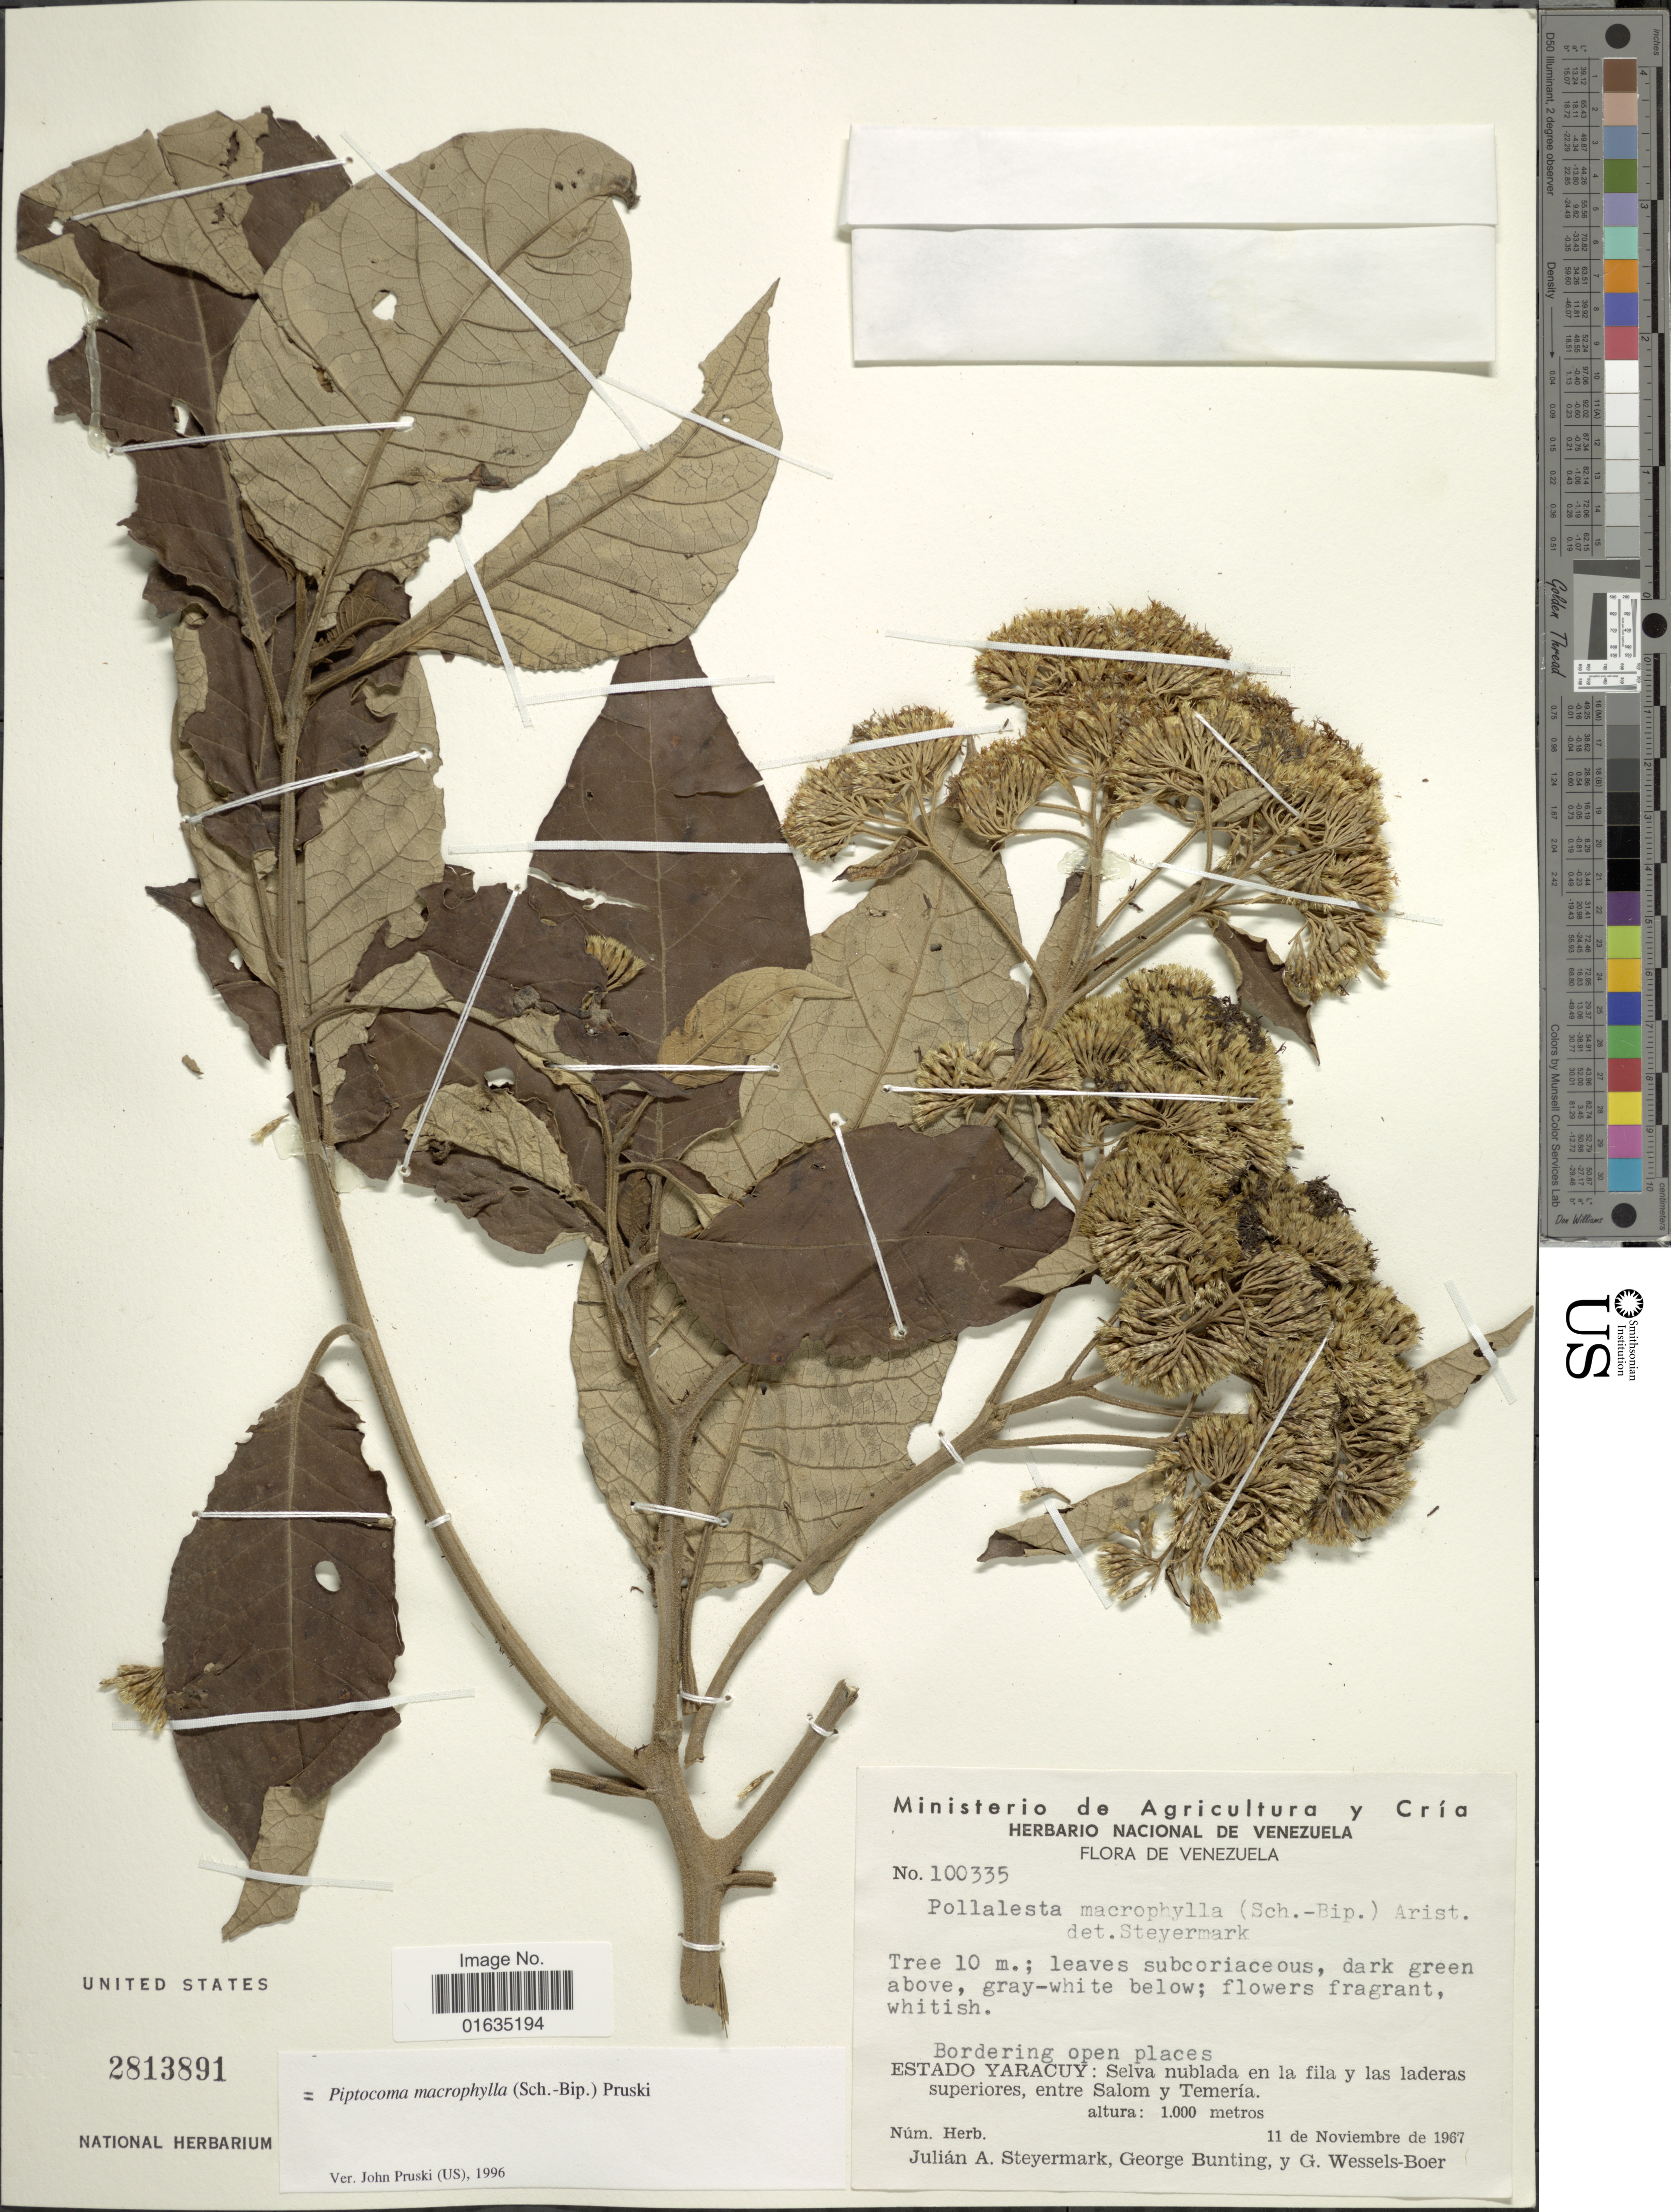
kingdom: Plantae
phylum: Tracheophyta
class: Magnoliopsida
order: Asterales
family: Asteraceae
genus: Piptocoma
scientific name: Piptocoma macrophylla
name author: (Sch. Bip.) Pruski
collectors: J. Steyermark, G. S. Bunting & J. G. Wessels Boer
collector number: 100335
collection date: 1967-11-11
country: Venezuela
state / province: Yaracuy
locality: Estado Yaracuy, entre Salom y Temeria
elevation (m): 1000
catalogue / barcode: US 2813891